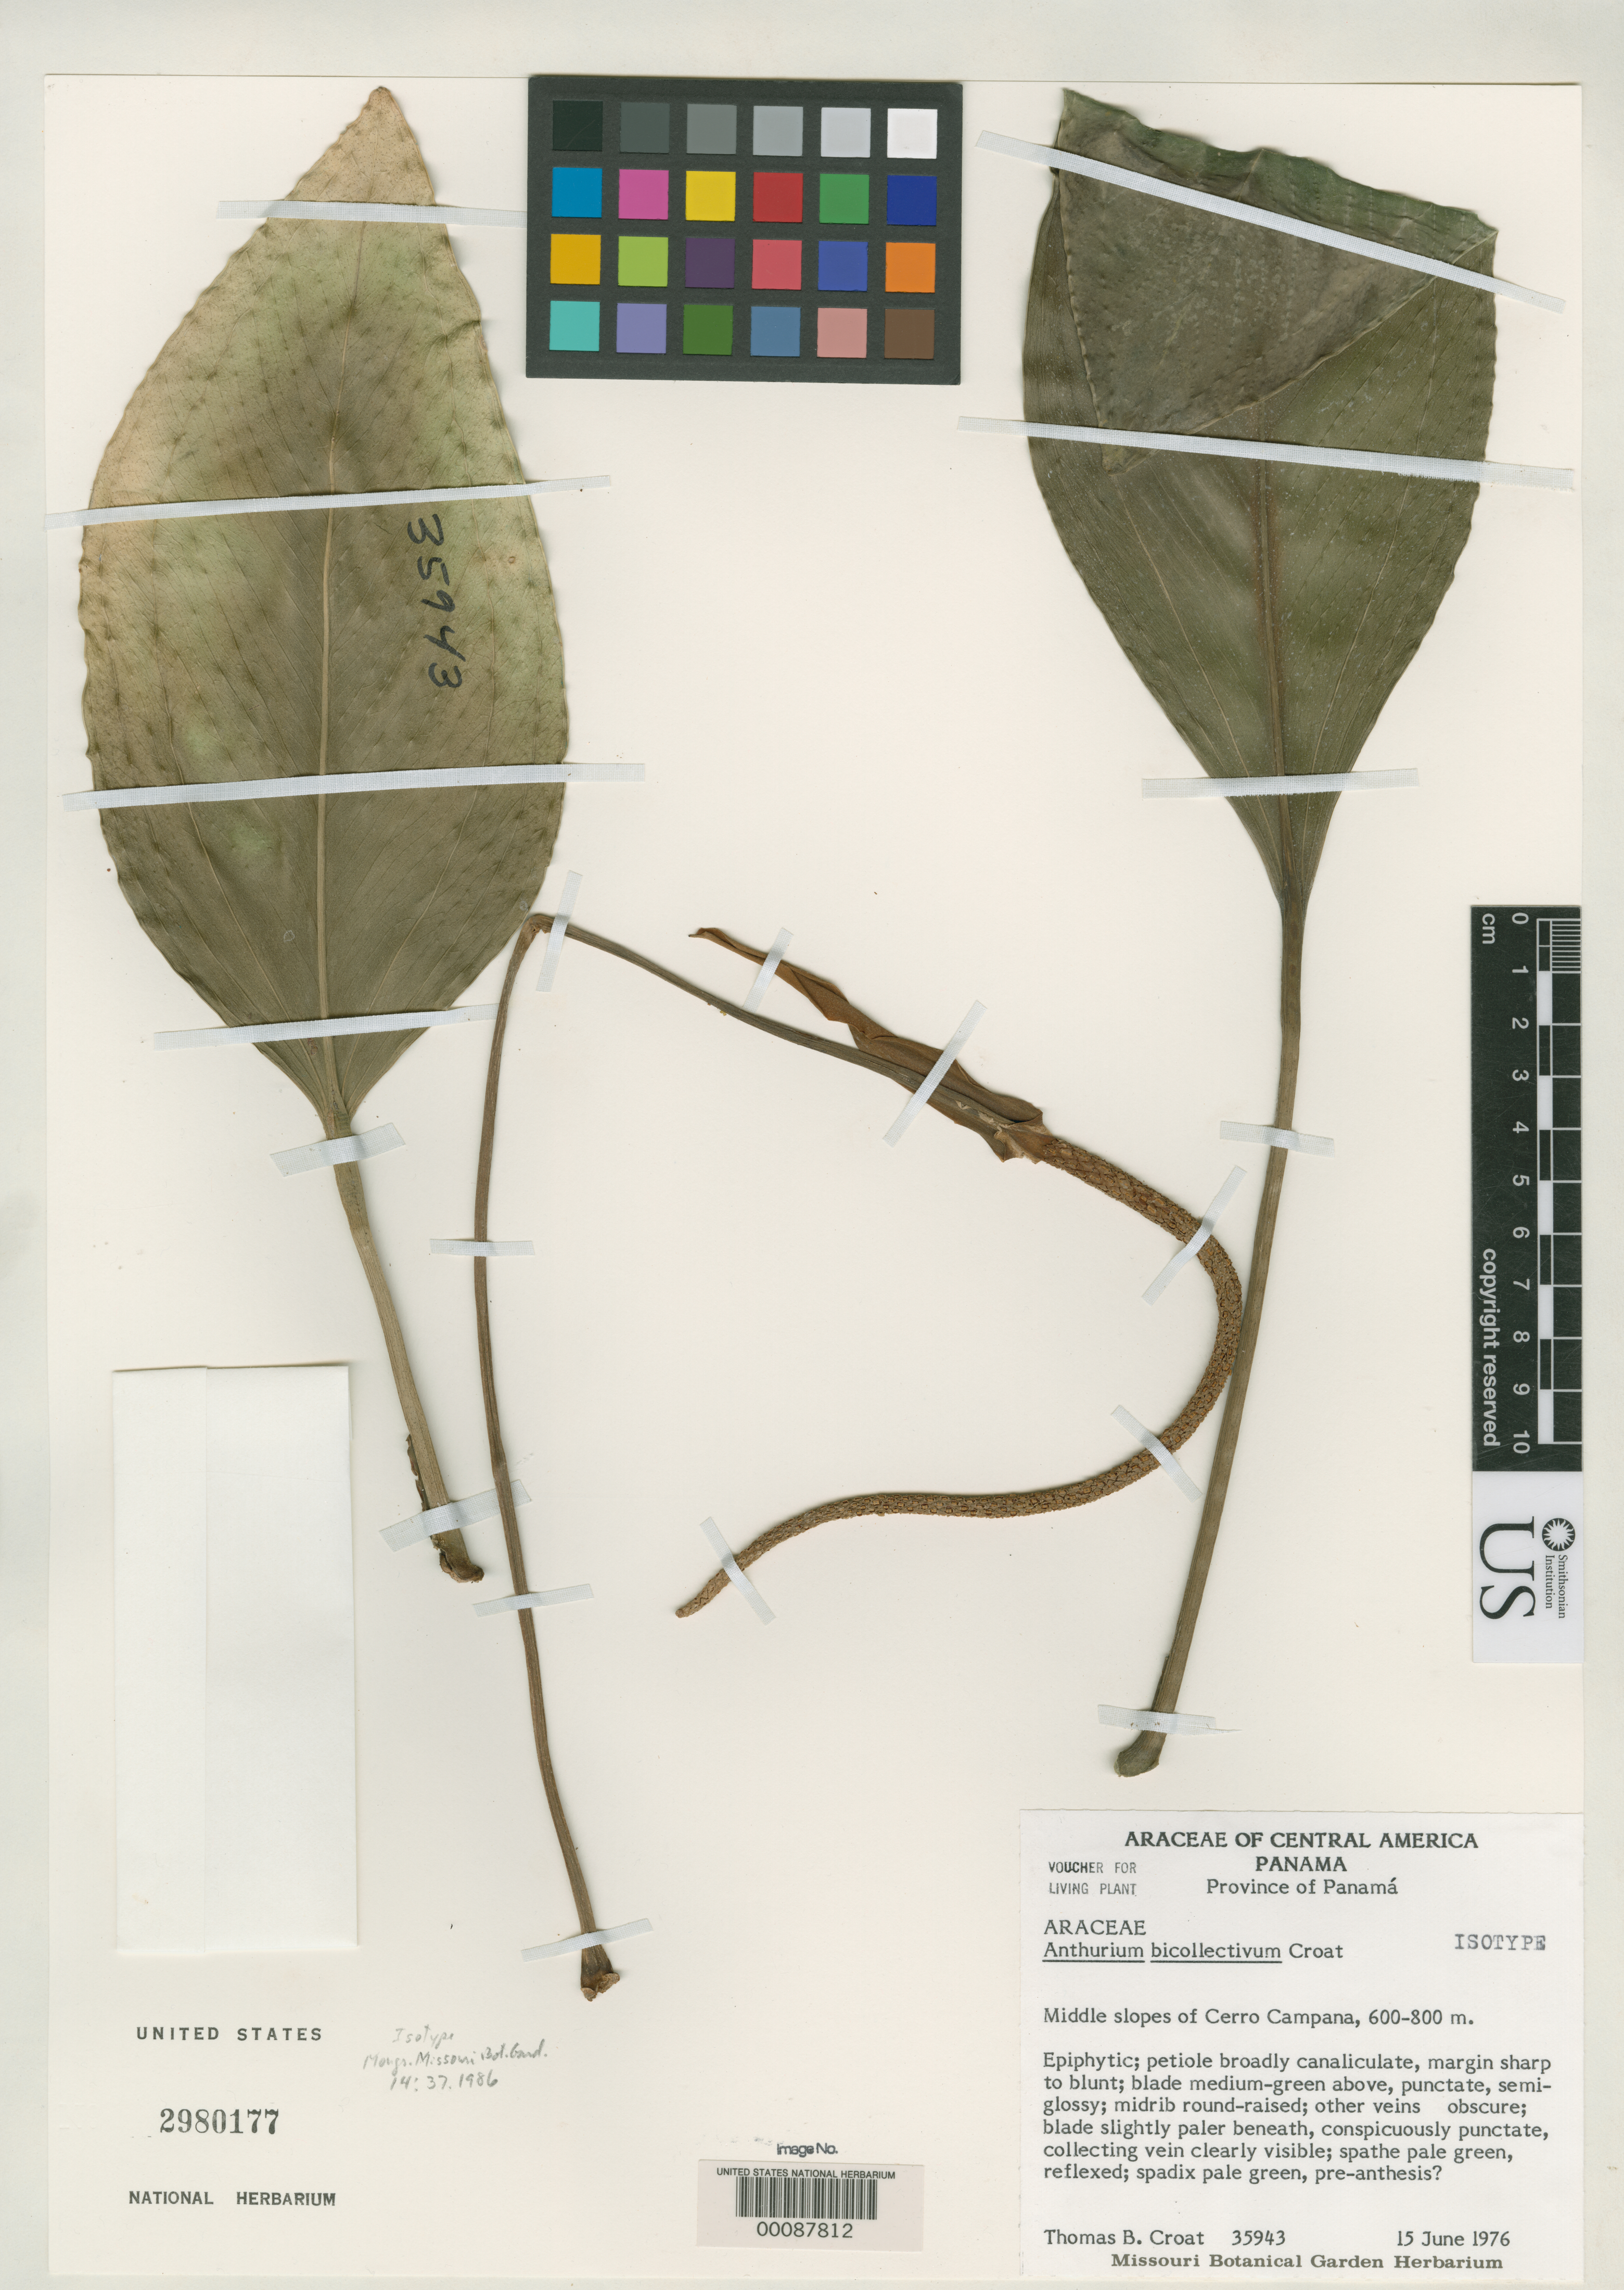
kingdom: Plantae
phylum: Tracheophyta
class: Liliopsida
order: Alismatales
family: Araceae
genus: Anthurium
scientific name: Anthurium bicollectivum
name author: Croat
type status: Isotype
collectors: T. B. Croat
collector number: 35943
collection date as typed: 15 Jun 1976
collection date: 1976-06-15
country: Panama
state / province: Panamá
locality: Middle slopes of Cerro Campana.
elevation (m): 600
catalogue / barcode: US 2980177